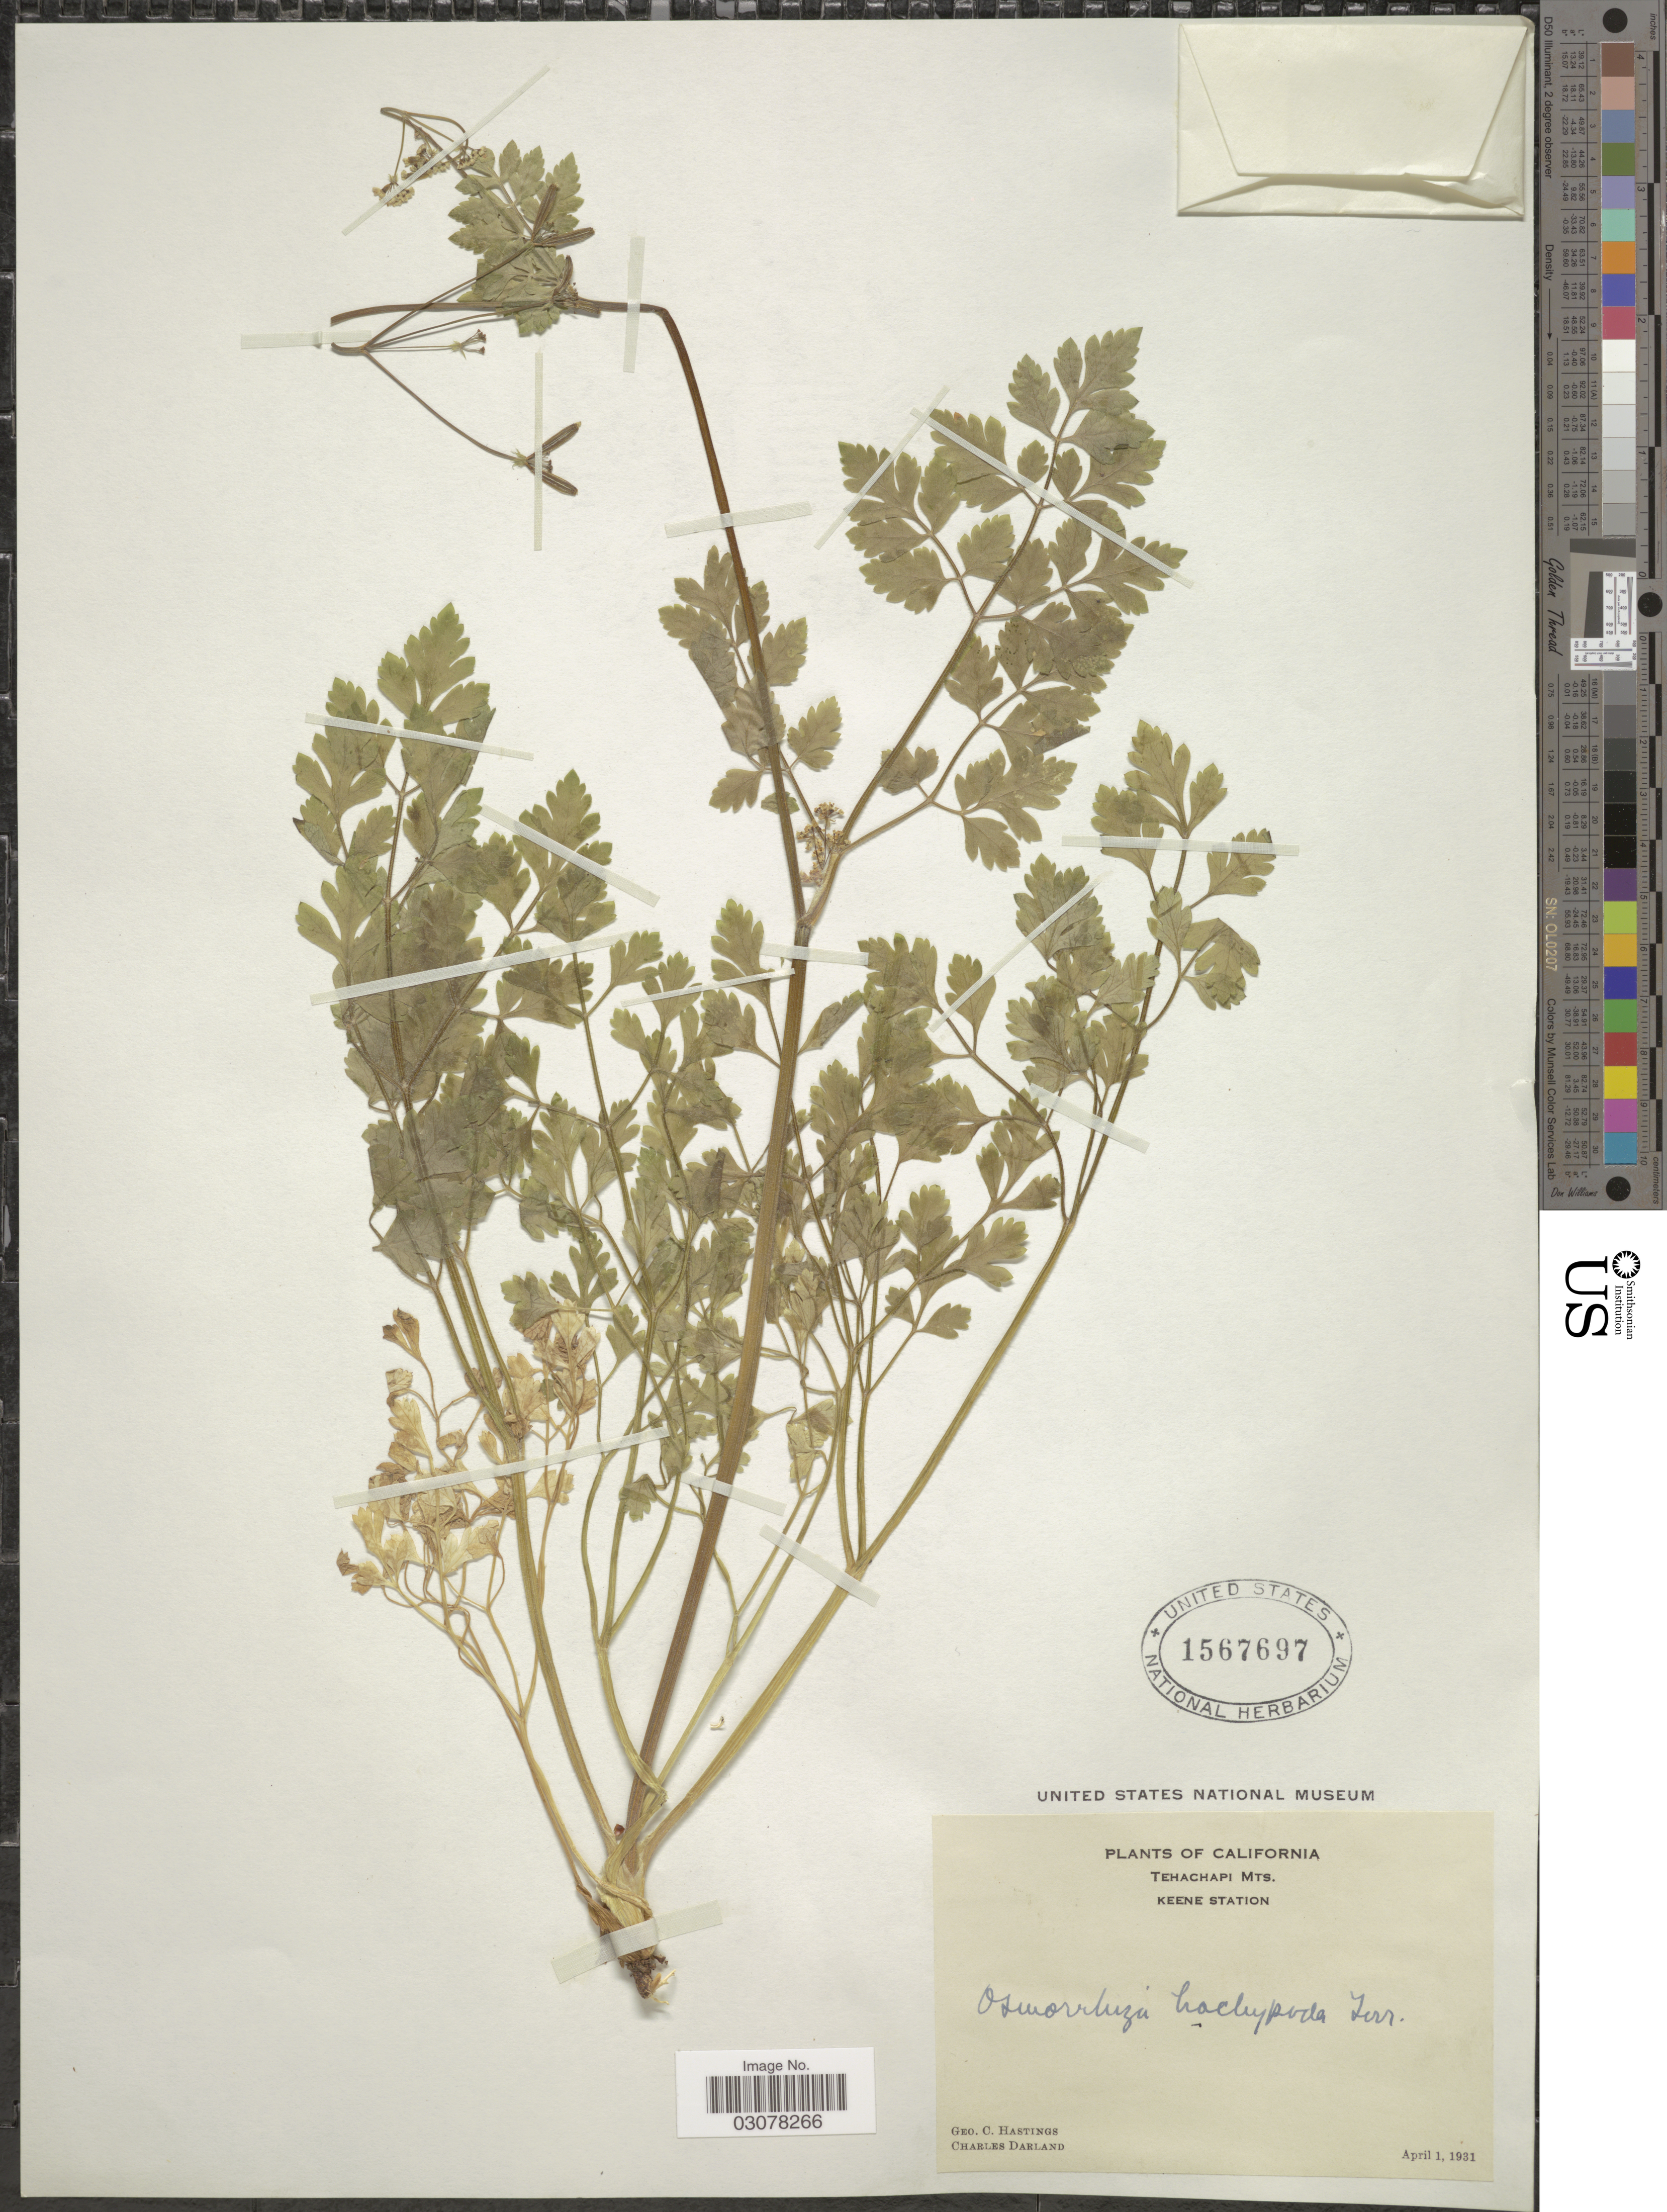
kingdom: Plantae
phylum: Tracheophyta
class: Magnoliopsida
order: Apiales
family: Apiaceae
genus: Osmorhiza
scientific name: Osmorhiza brachypoda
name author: Torr. ex Durand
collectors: G. Hastings & C. Darland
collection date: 1931-04-01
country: United States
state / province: California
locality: Tehachapi Mts. Keene Station.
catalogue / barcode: US 1567697